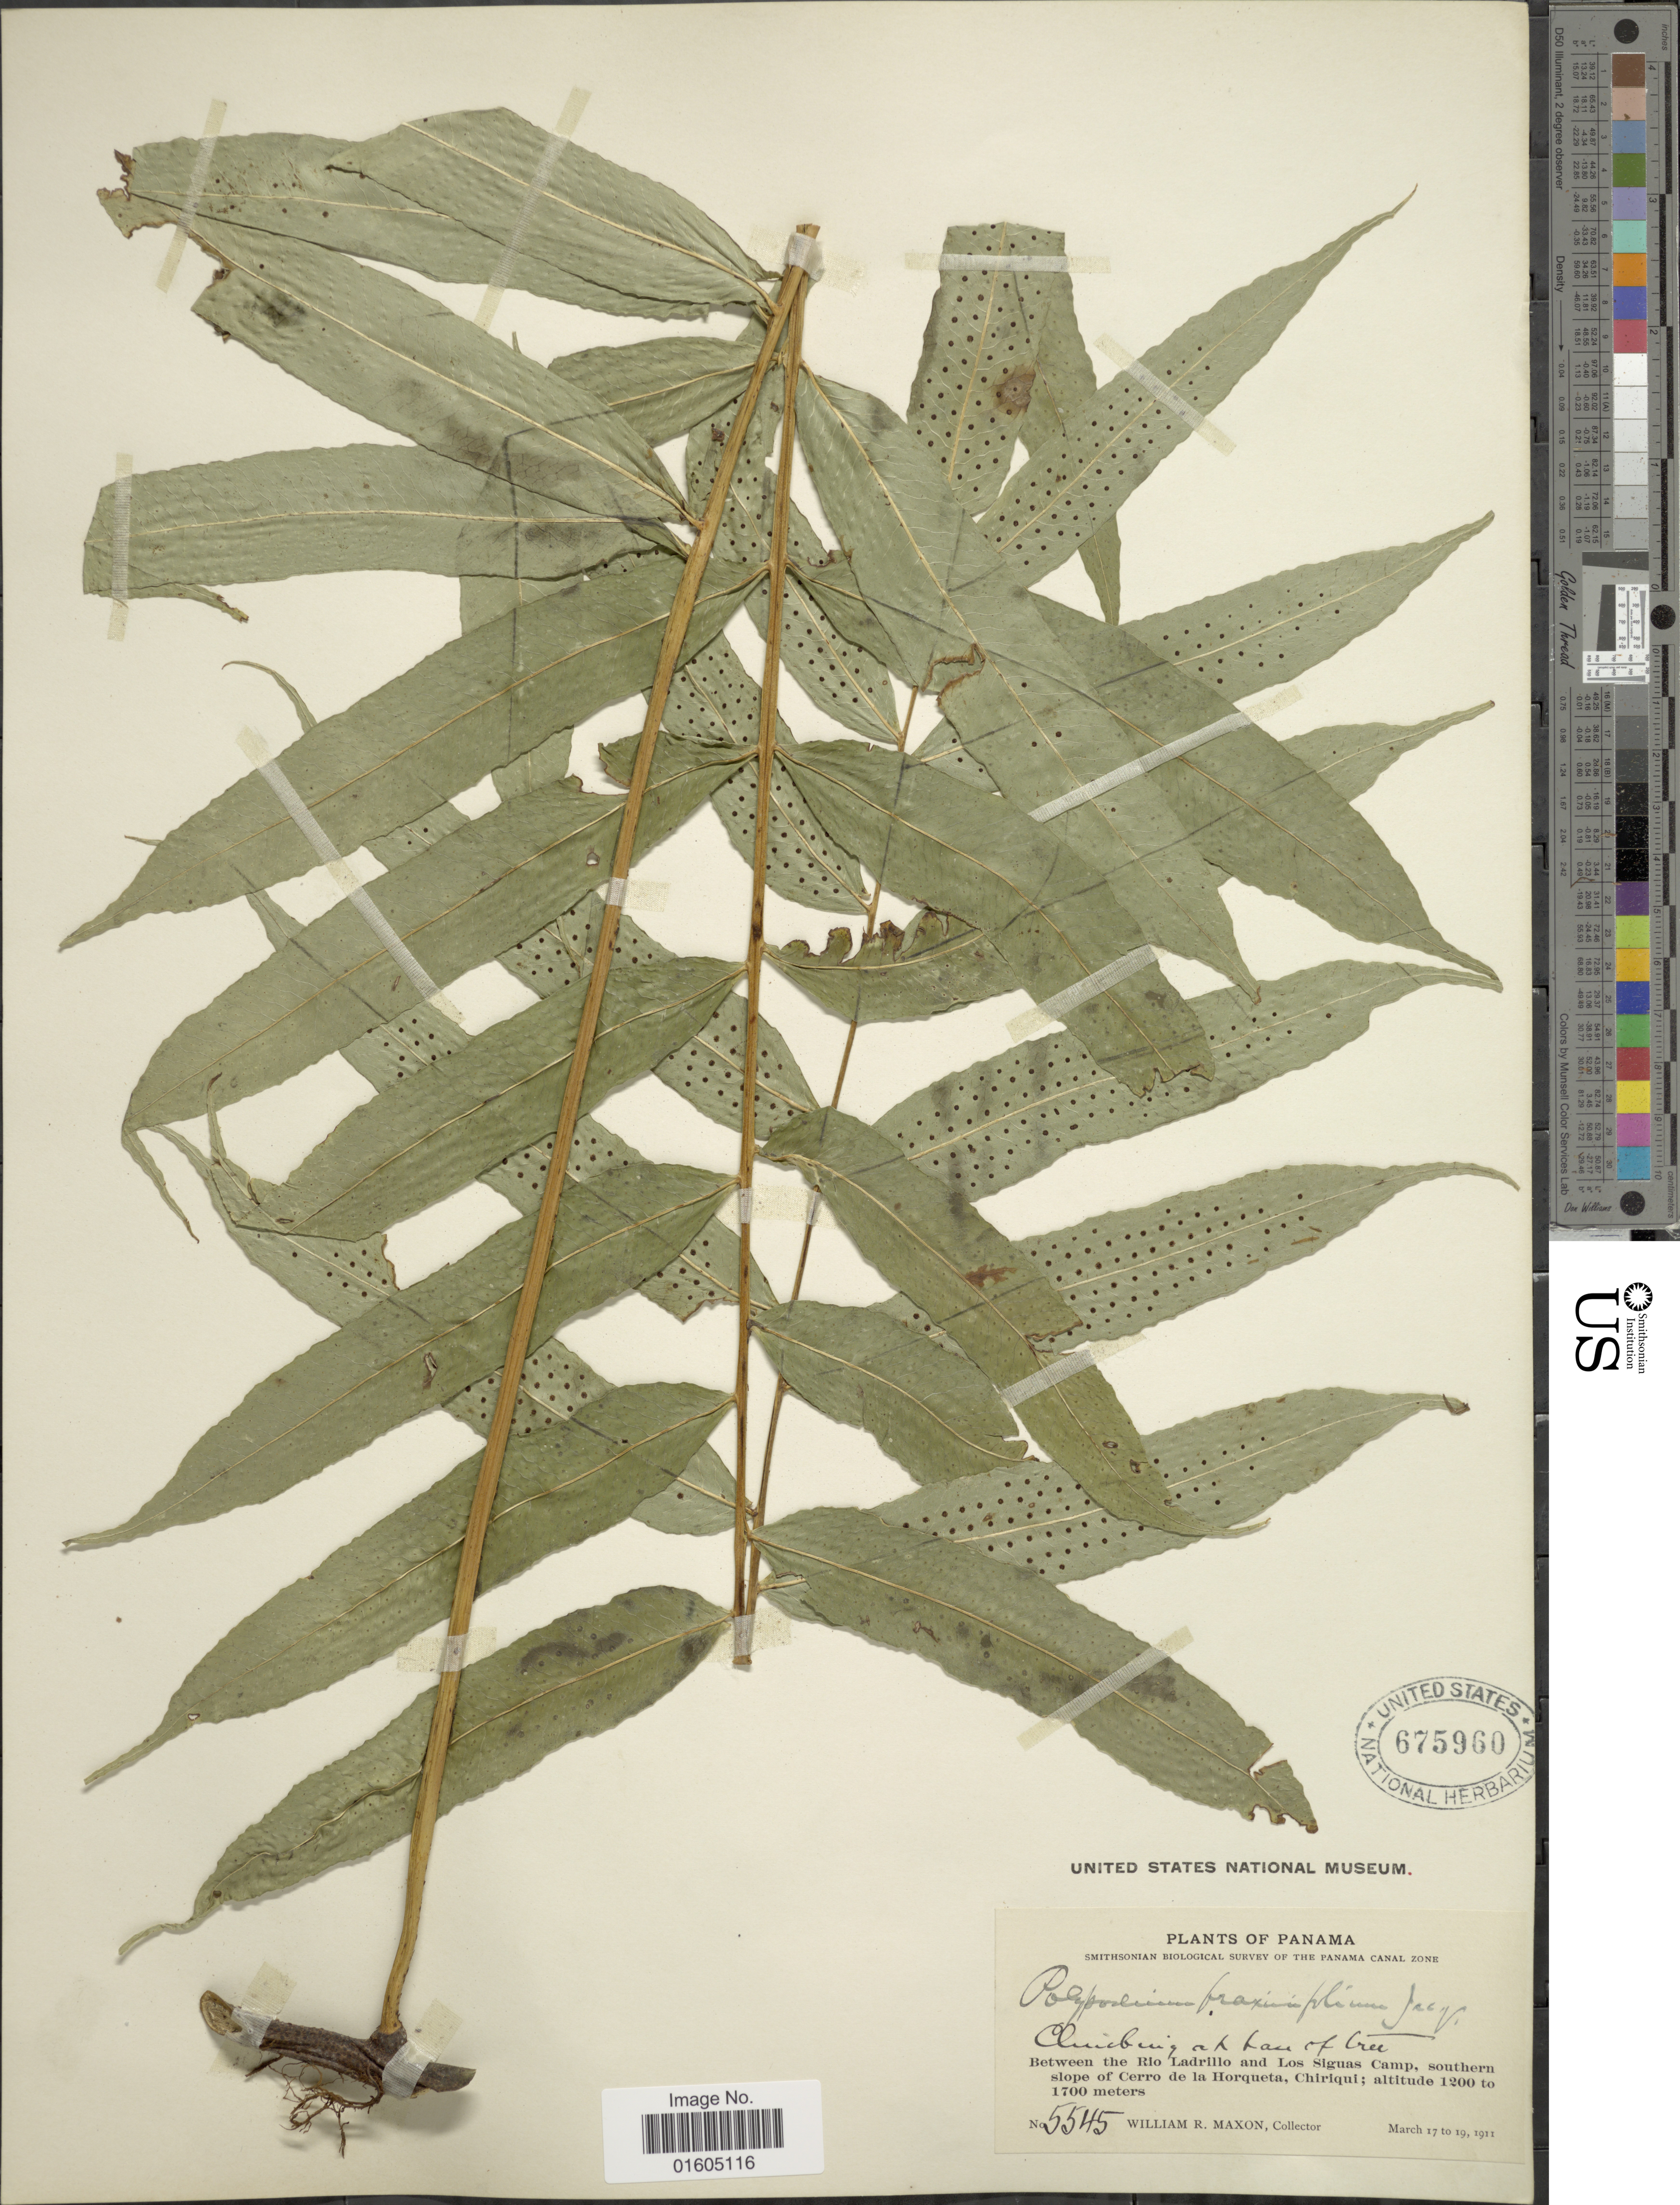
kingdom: Plantae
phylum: Tracheophyta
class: Polypodiopsida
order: Polypodiales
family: Polypodiaceae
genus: Serpocaulon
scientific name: Serpocaulon fraxinifolium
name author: (Jacq.) A.R. Sm.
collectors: W. R. Maxon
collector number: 5545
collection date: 1911-03-17/1911-03-19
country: Panama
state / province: Chiriqui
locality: Panama. Between the Rio Ladrillo and Los Siguas Camp, southern slope of Cerro de la Horqueta, Chiriqui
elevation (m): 1200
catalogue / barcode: US 675960